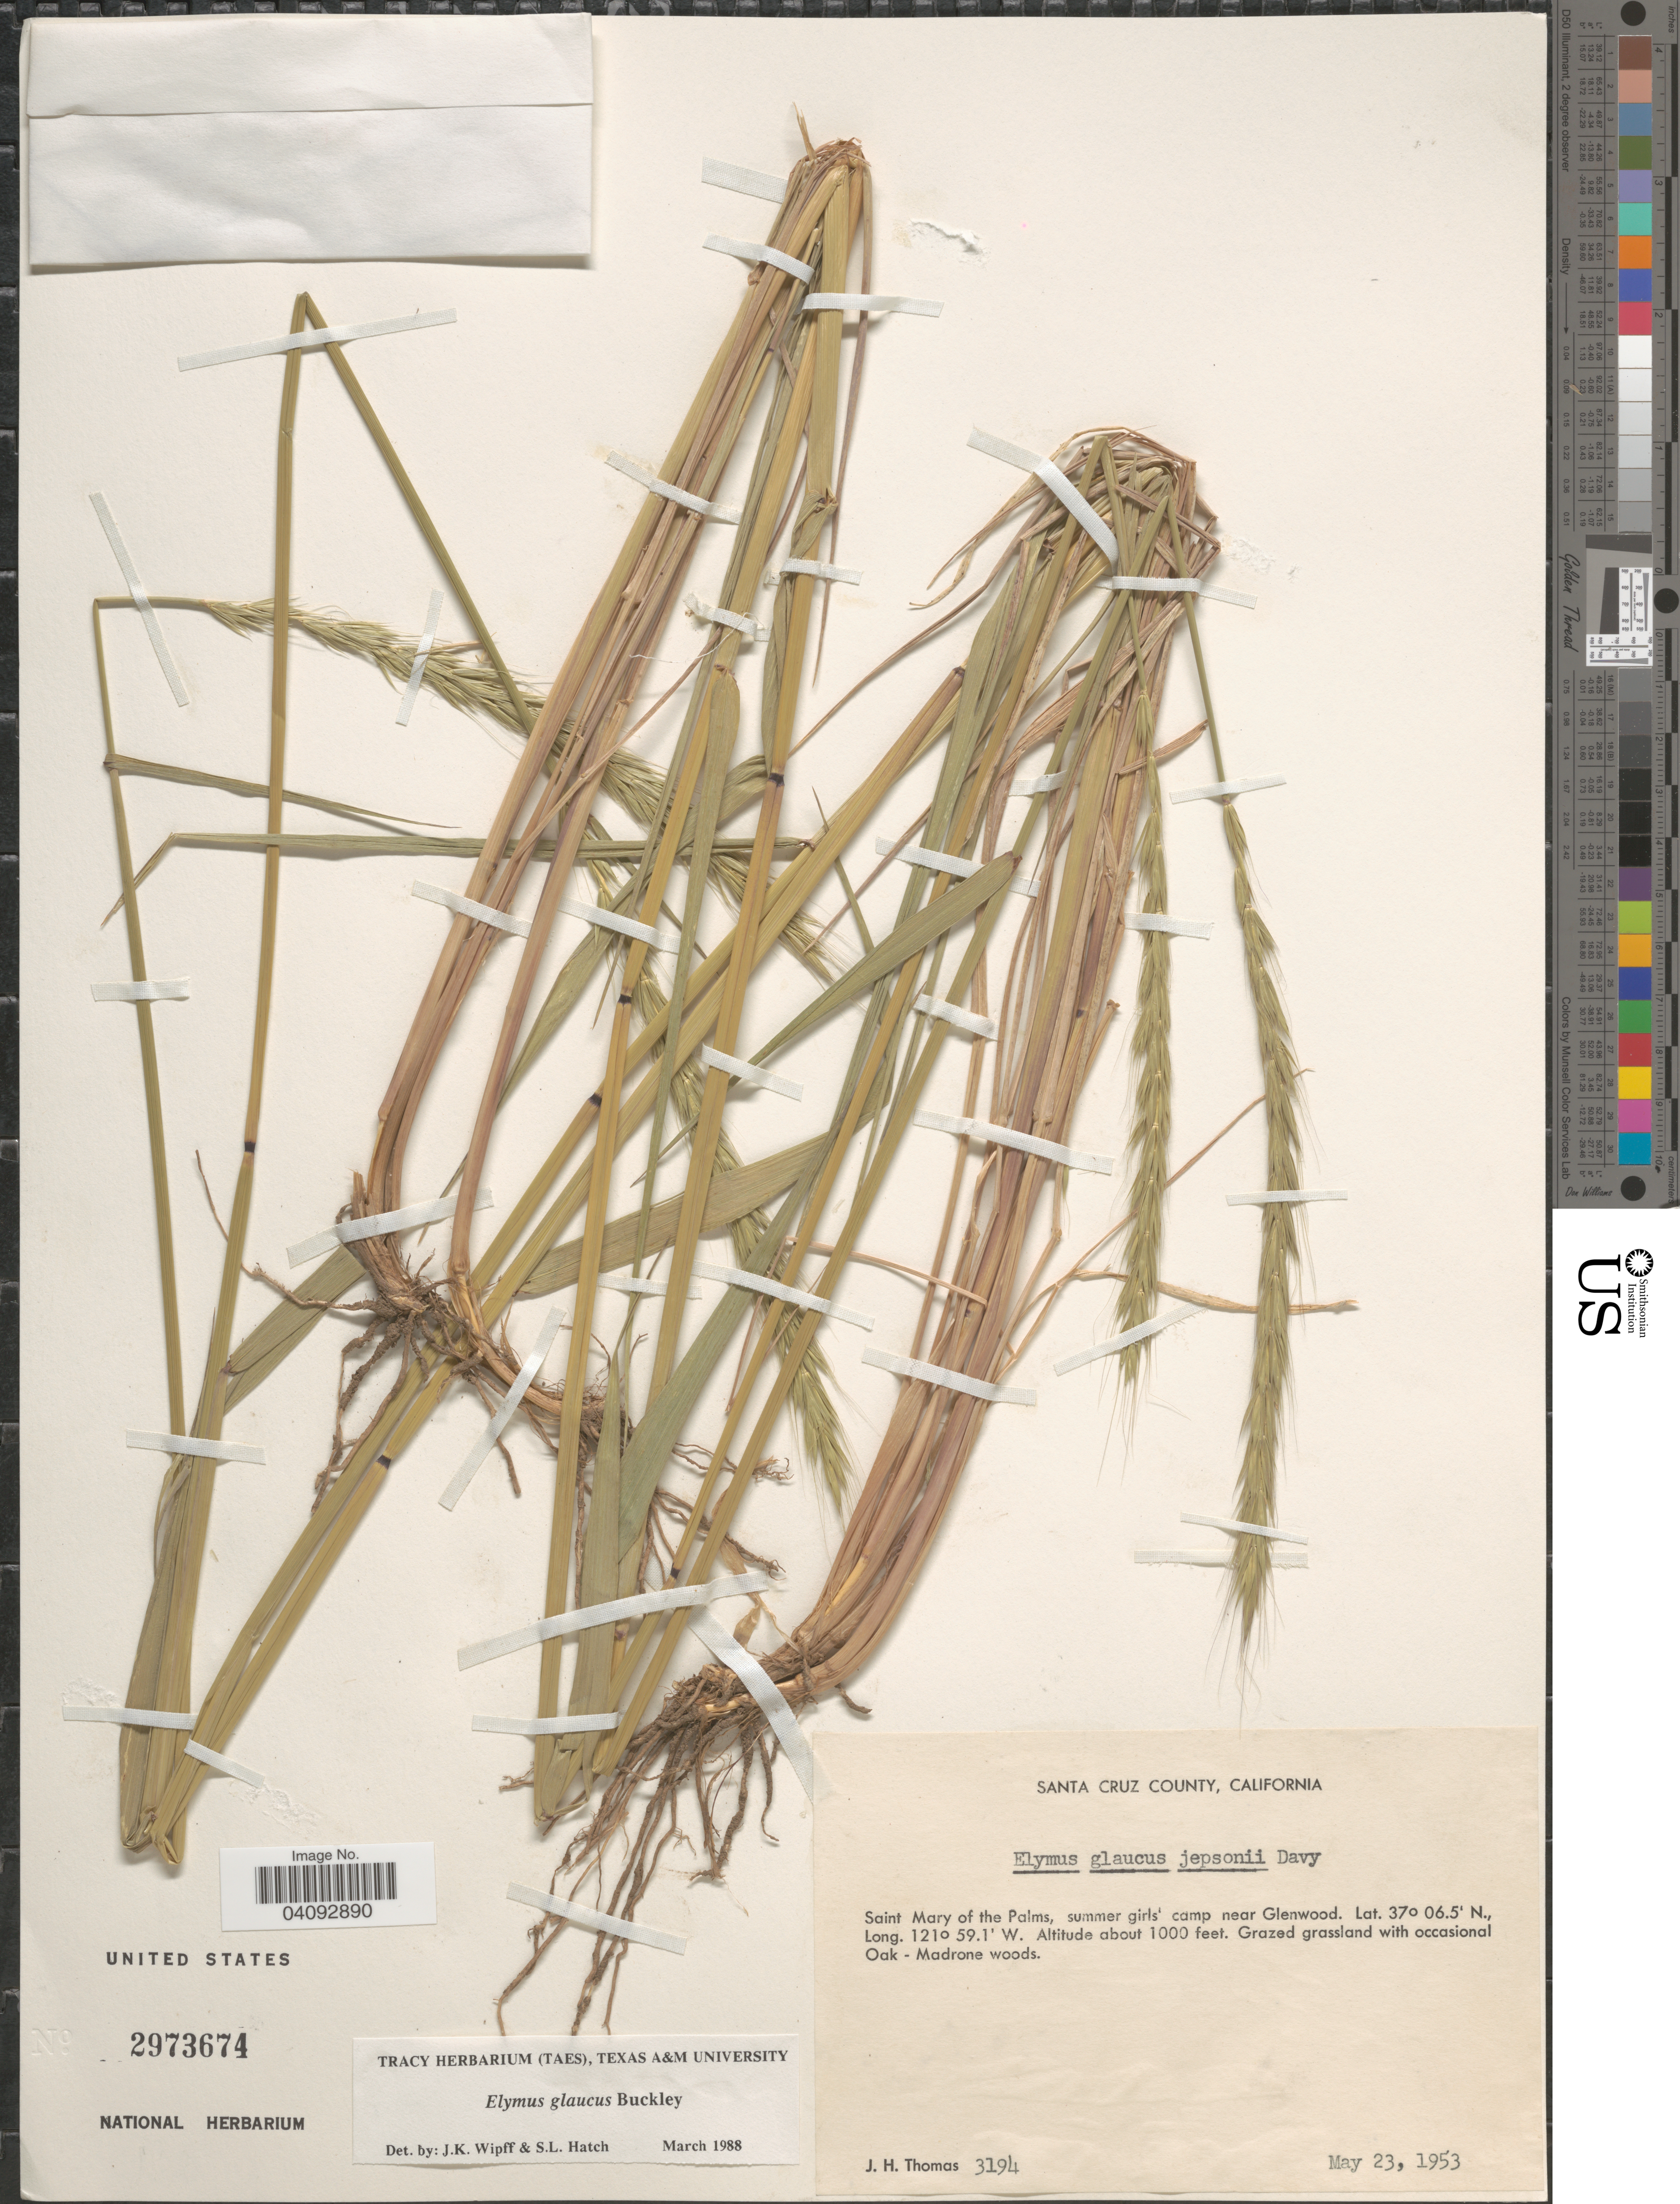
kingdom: Plantae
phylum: Tracheophyta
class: Liliopsida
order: Poales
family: Poaceae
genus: Elymus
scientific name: Elymus glaucus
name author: Buckley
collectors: J. H. Thomas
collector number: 3194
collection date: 1953-05-23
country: United States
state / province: California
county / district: Santa Cruz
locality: Santa Cruz County. Saint Mary of the Palms, summer girls' camp near Glenwood.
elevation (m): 305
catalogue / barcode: US 2973674